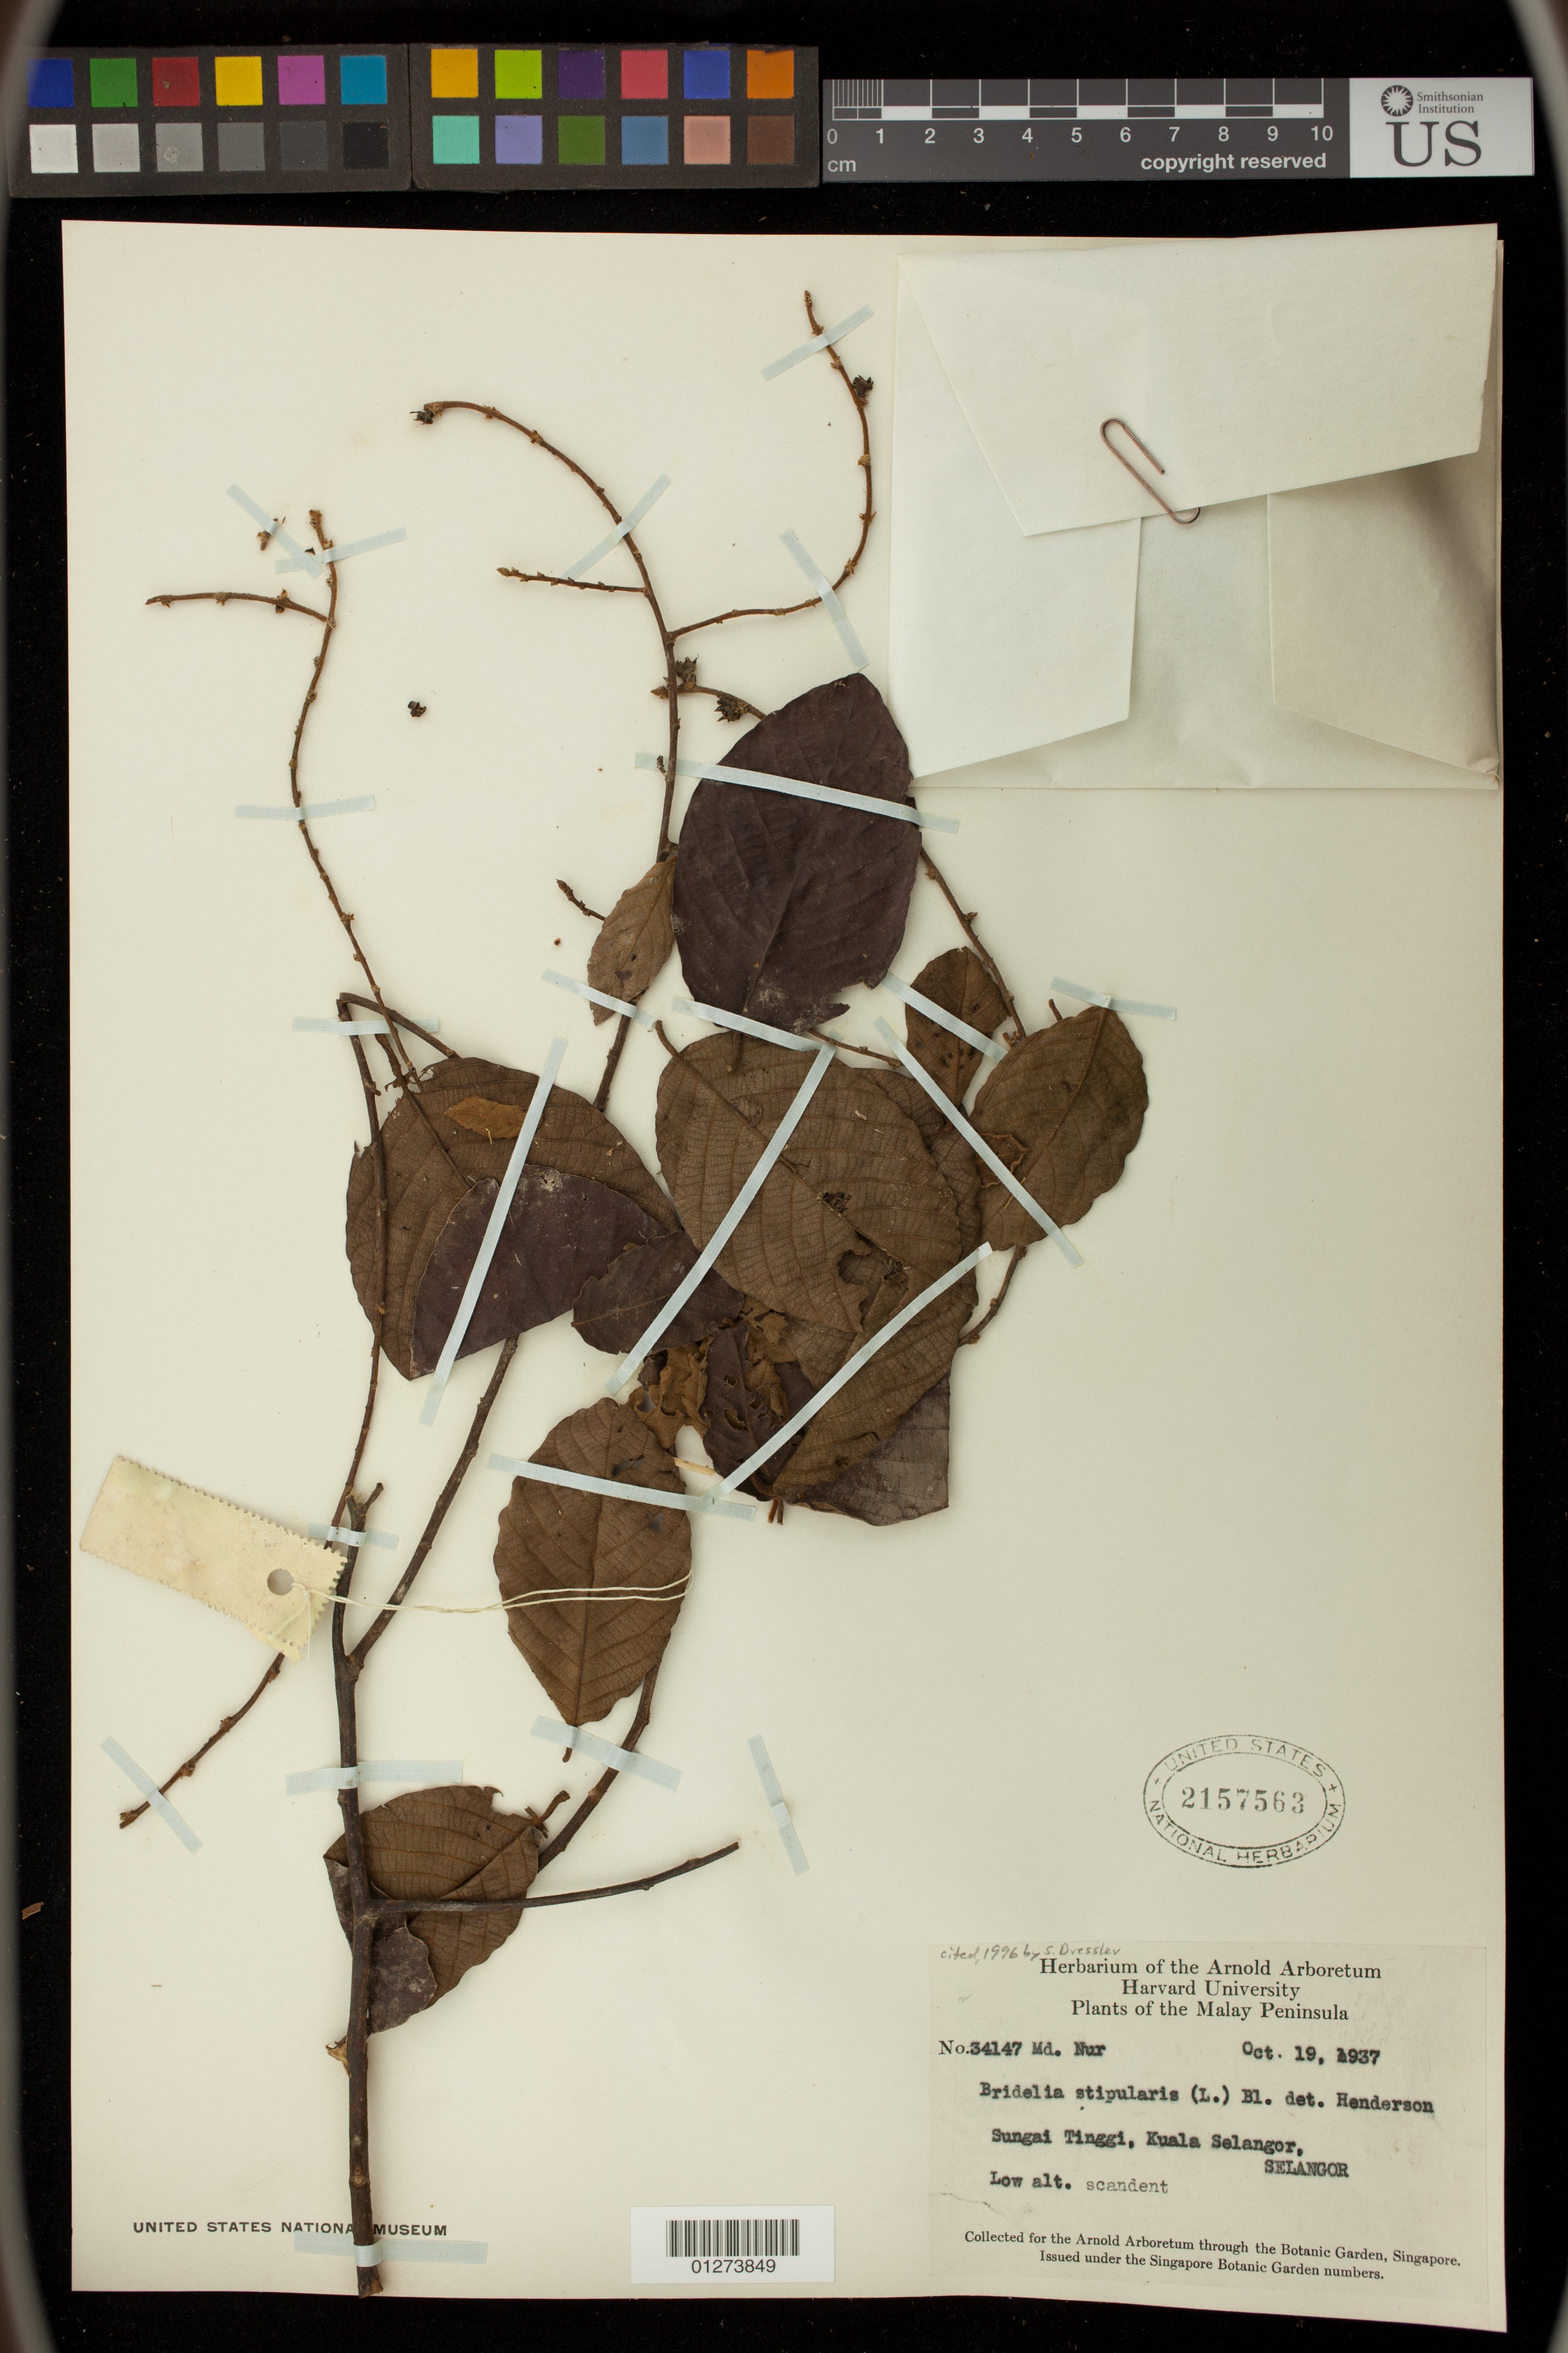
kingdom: Plantae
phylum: Tracheophyta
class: Magnoliopsida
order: Malpighiales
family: Phyllanthaceae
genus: Bridelia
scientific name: Bridelia stipularis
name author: (L.) Blume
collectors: M. Nur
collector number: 34147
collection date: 1937-10-19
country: Malaysia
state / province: Selangor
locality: Sungai Tinggi, Kuala Selangor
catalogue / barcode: US 2157563